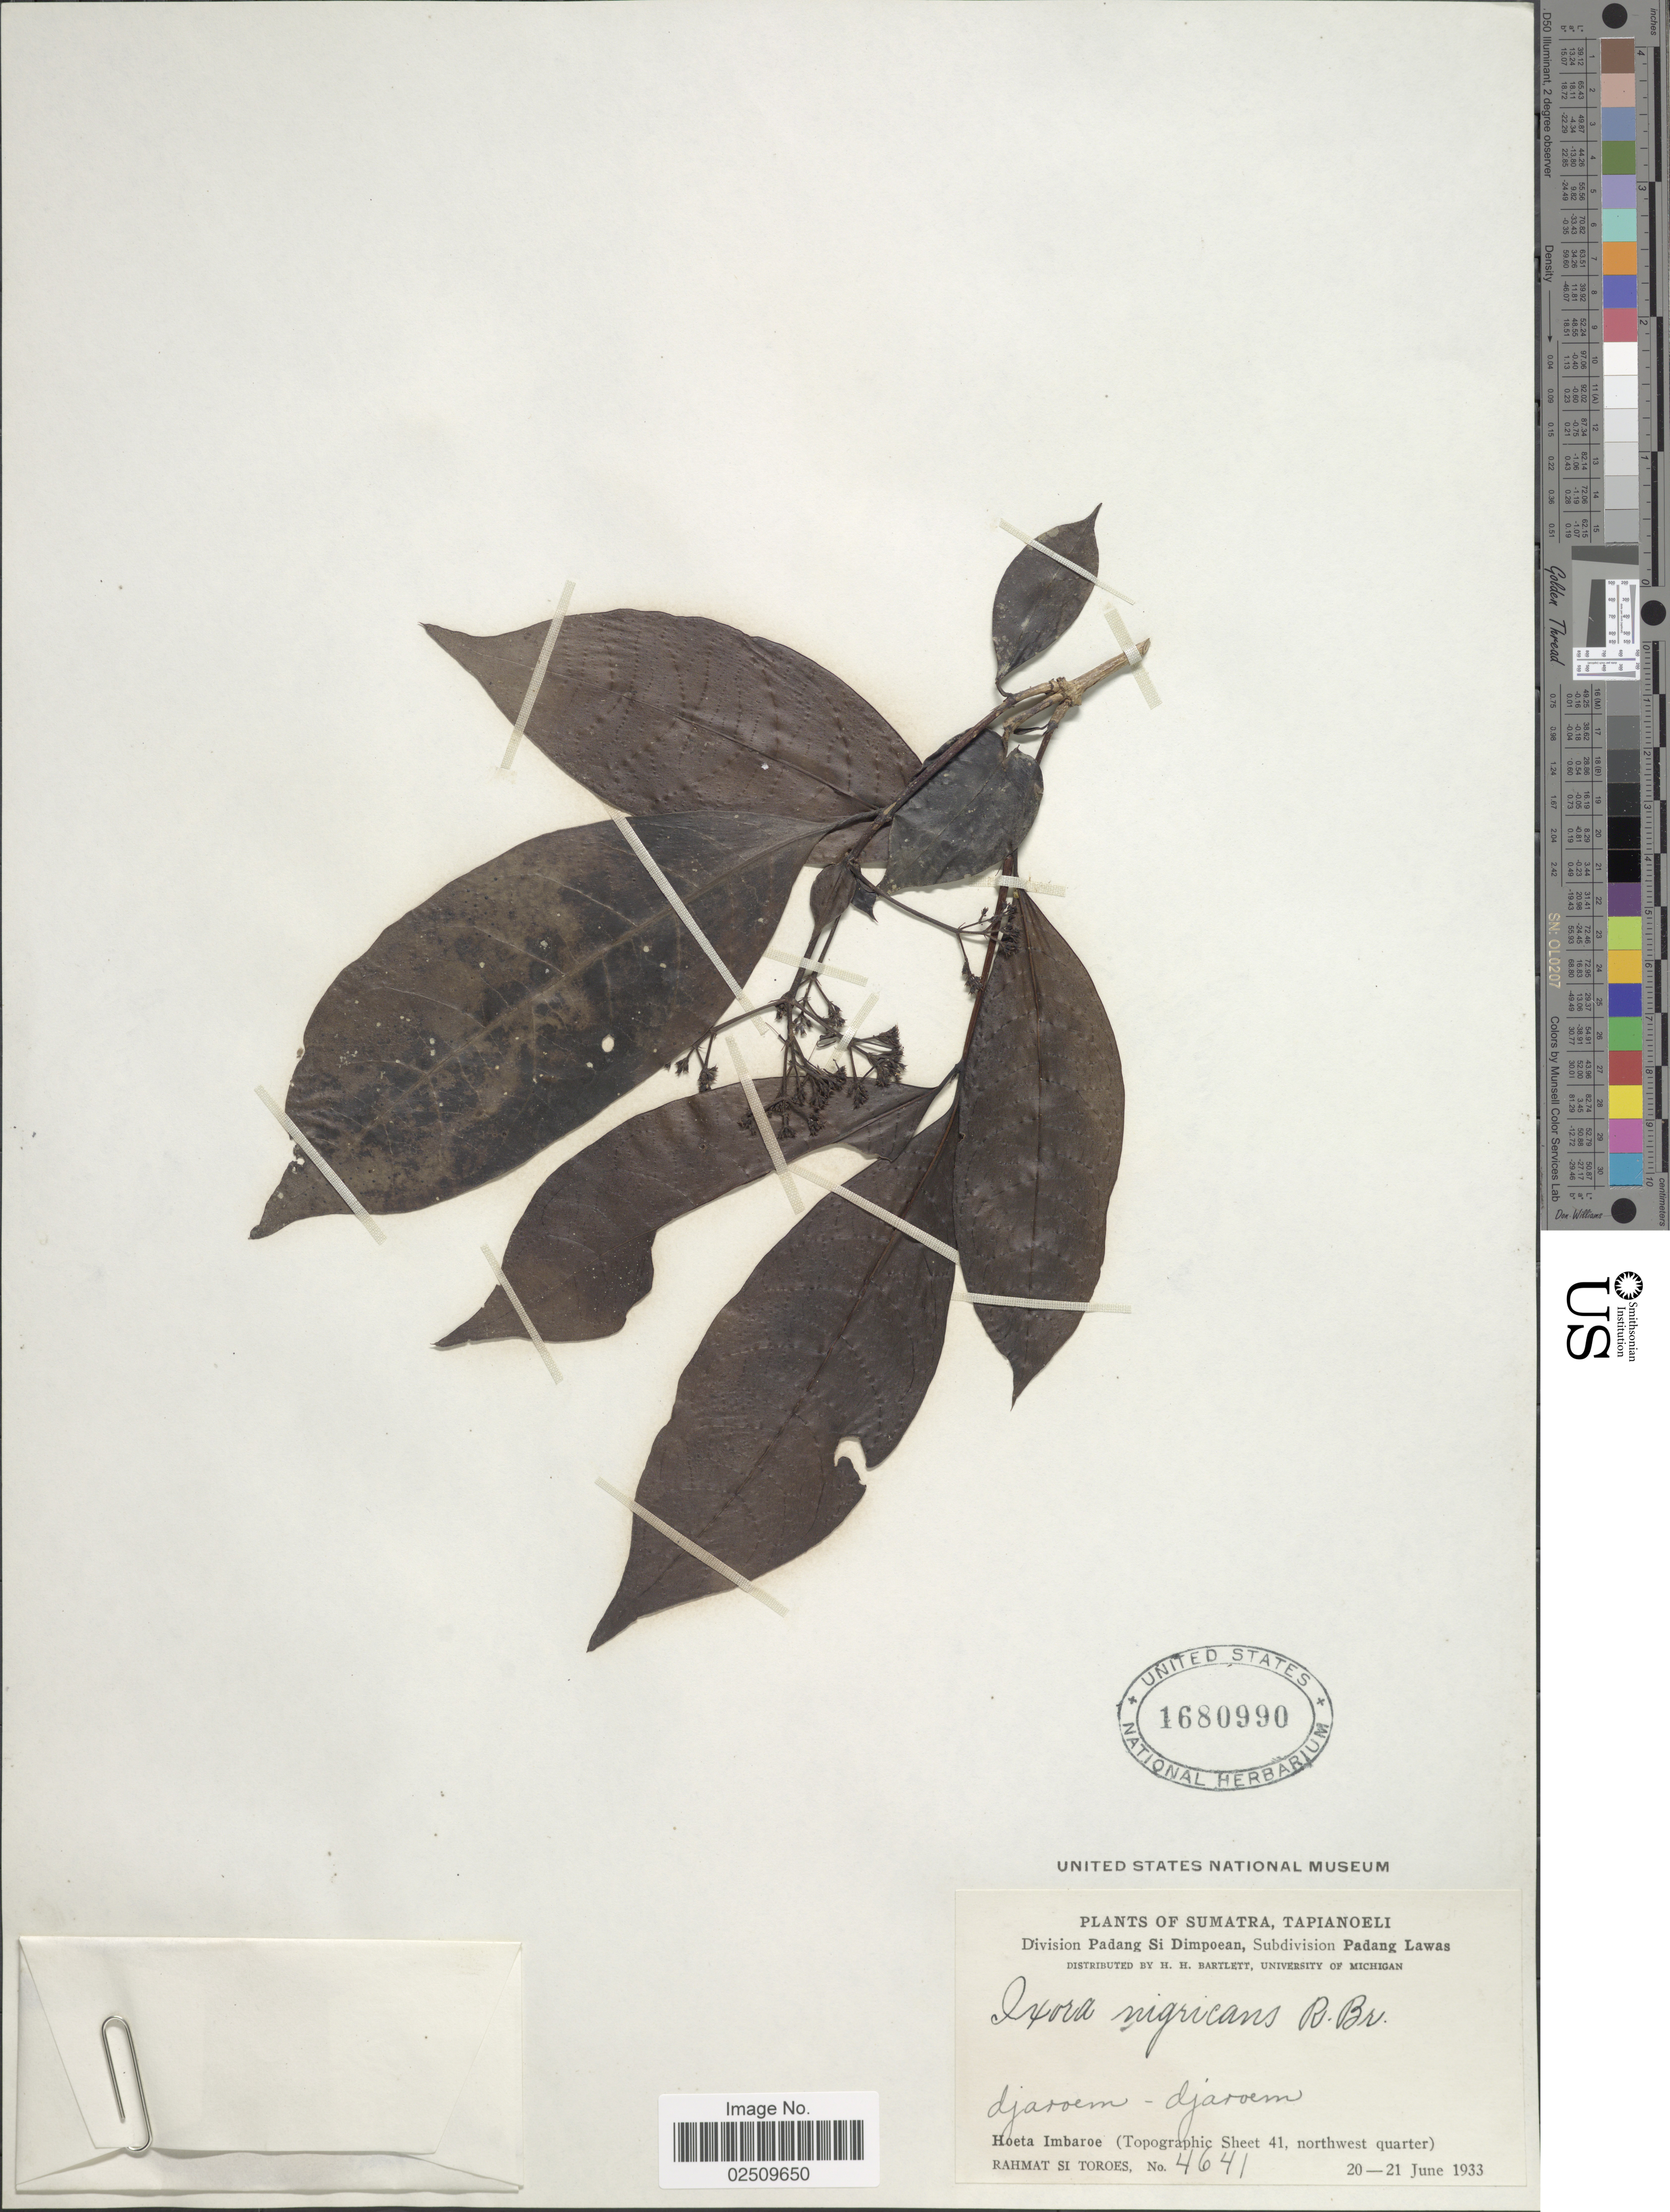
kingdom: Plantae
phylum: Tracheophyta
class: Magnoliopsida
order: Gentianales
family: Rubiaceae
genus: Ixora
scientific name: Ixora nigricans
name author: R. Br. ex Wight & Arn.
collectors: Rahmat Si Boeea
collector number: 4641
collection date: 1933-06-20/1933-06-21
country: Indonesia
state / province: Sumatra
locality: Tapianoeli, Division Padang Si Dimpoean, Subdivision Padang Lawas, djaroem-djaroem Hoeta Imbaroe (Topographic Sheet 41, northwest quarter)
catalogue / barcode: US 1680990